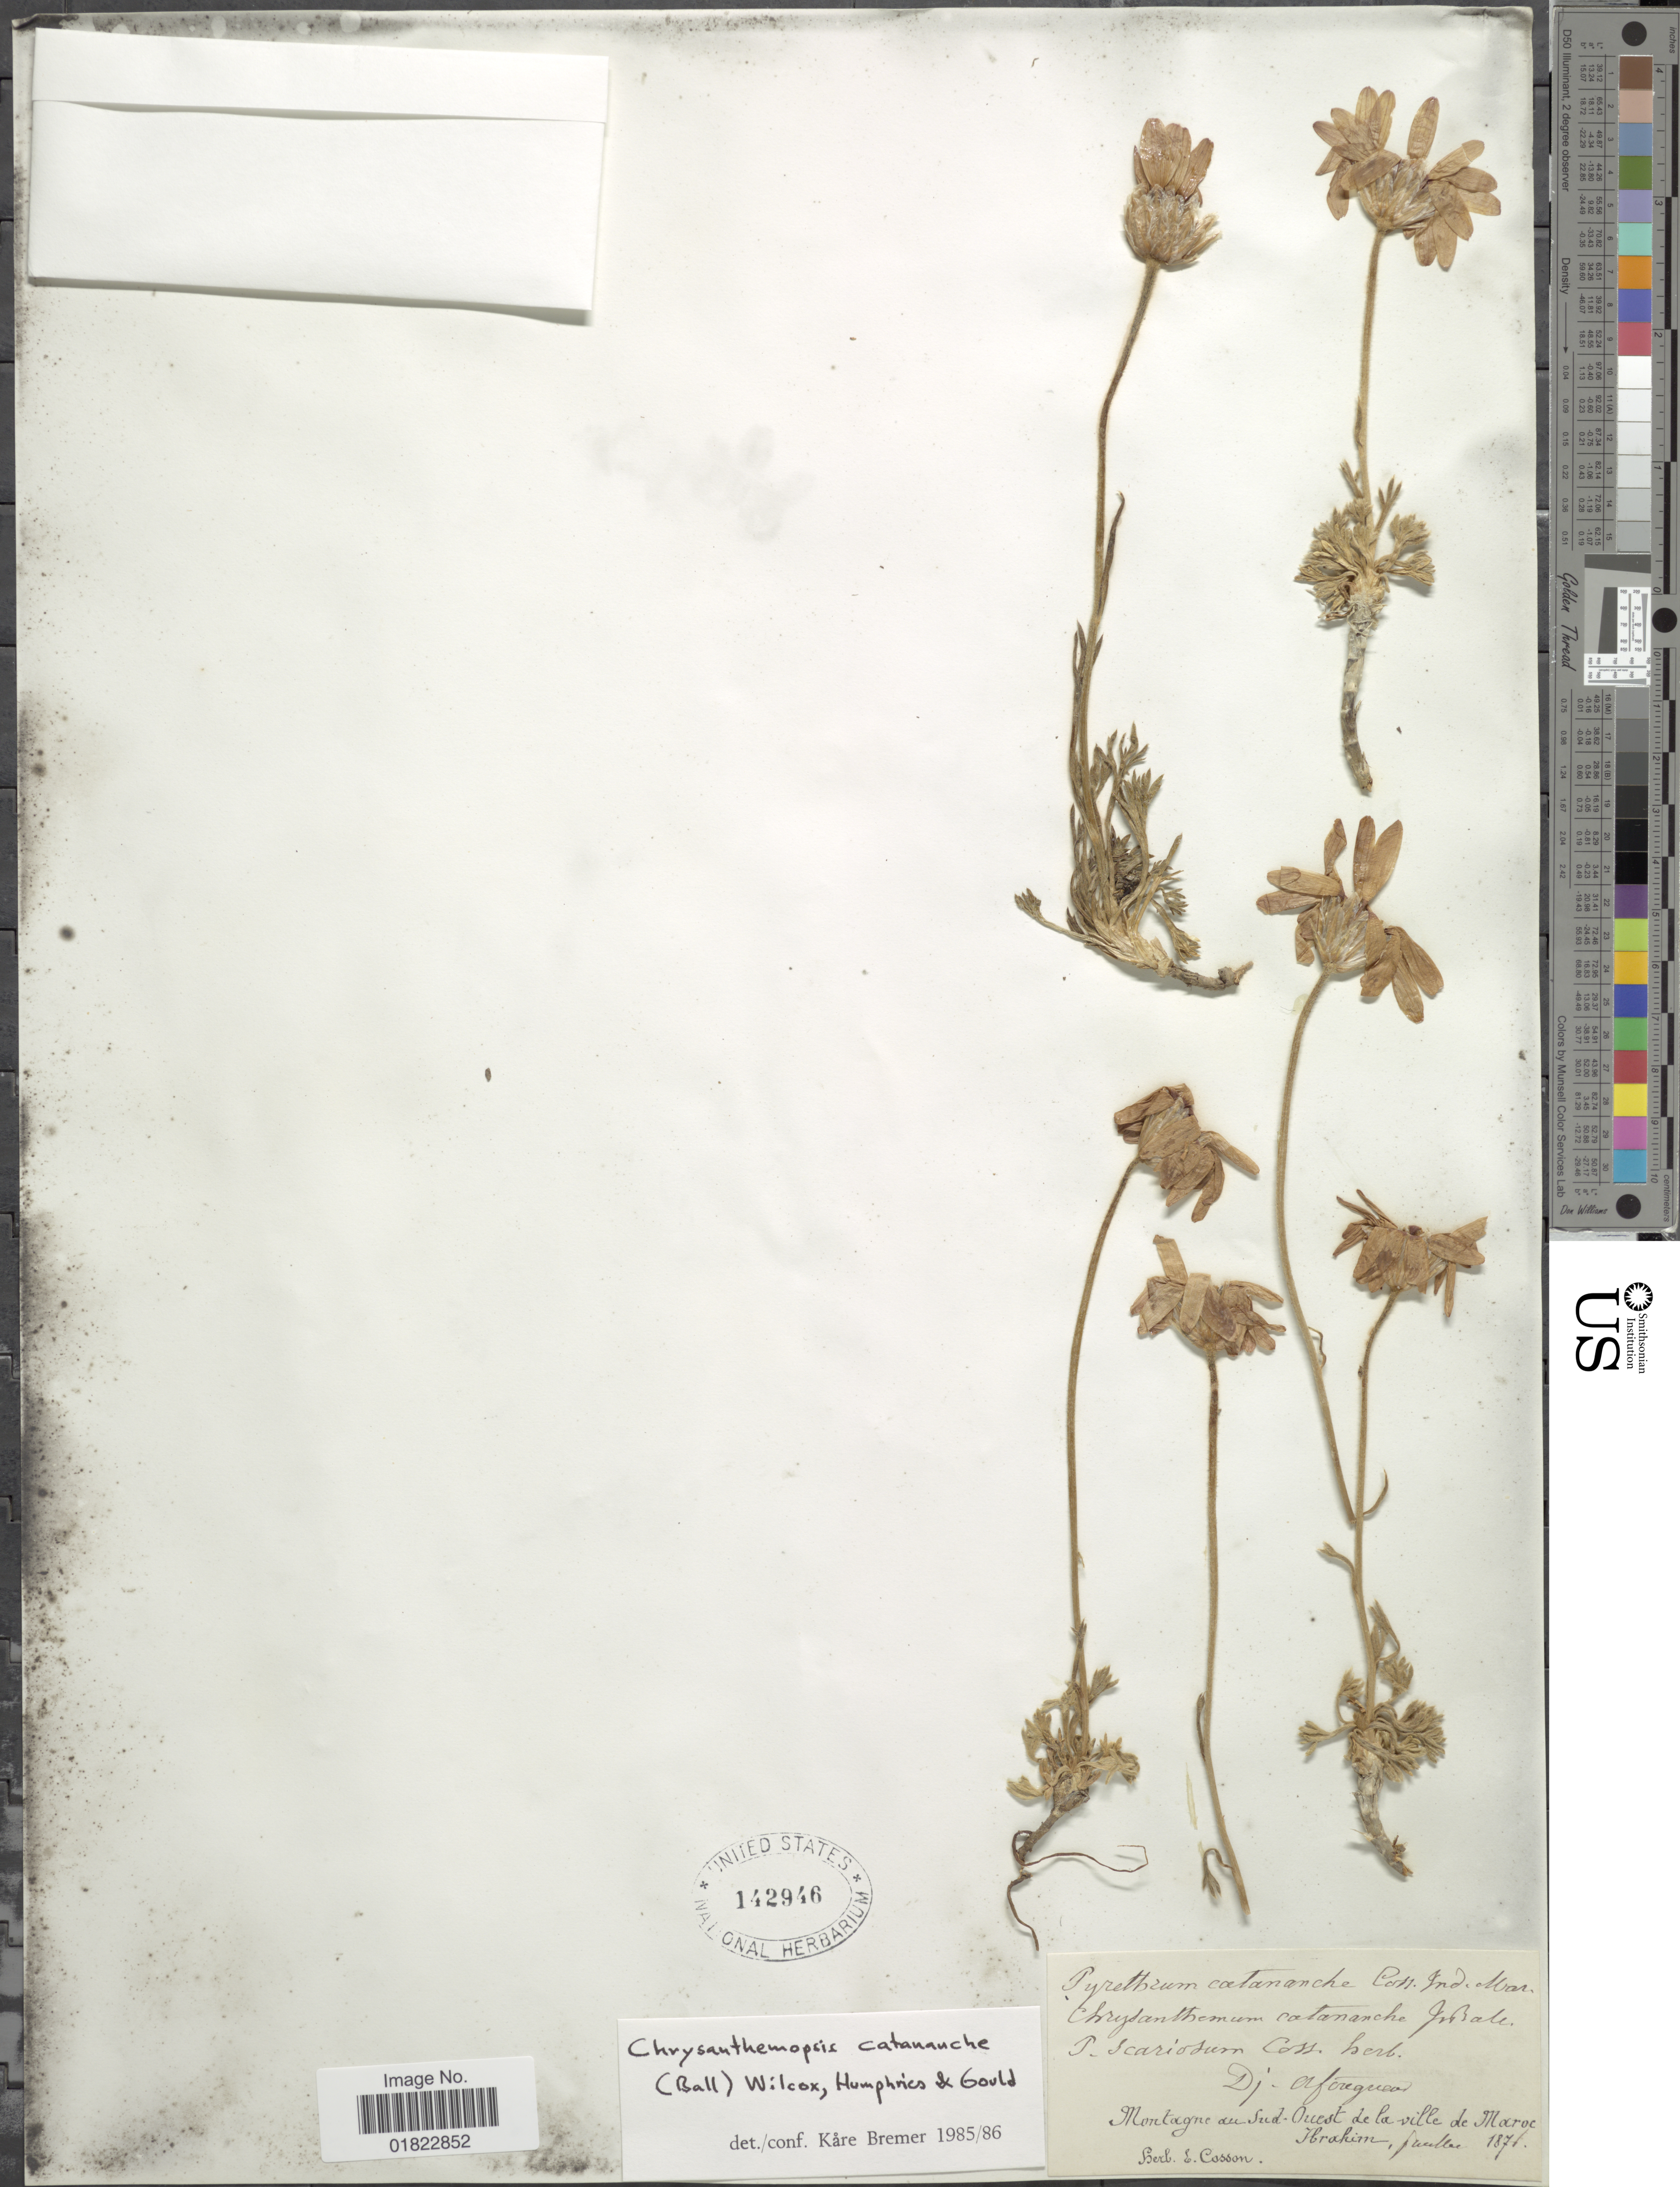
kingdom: Plantae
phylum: Tracheophyta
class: Magnoliopsida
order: Asterales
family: Asteraceae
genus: Chrysanthemum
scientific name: Chrysanthemum catananche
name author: (Ball) B.H. Wilcox et al.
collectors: -. Ibrahim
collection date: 1871-07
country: Morocco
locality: Montagne du Sud-Ouest de la ville de Maroc.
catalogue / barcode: US 142946